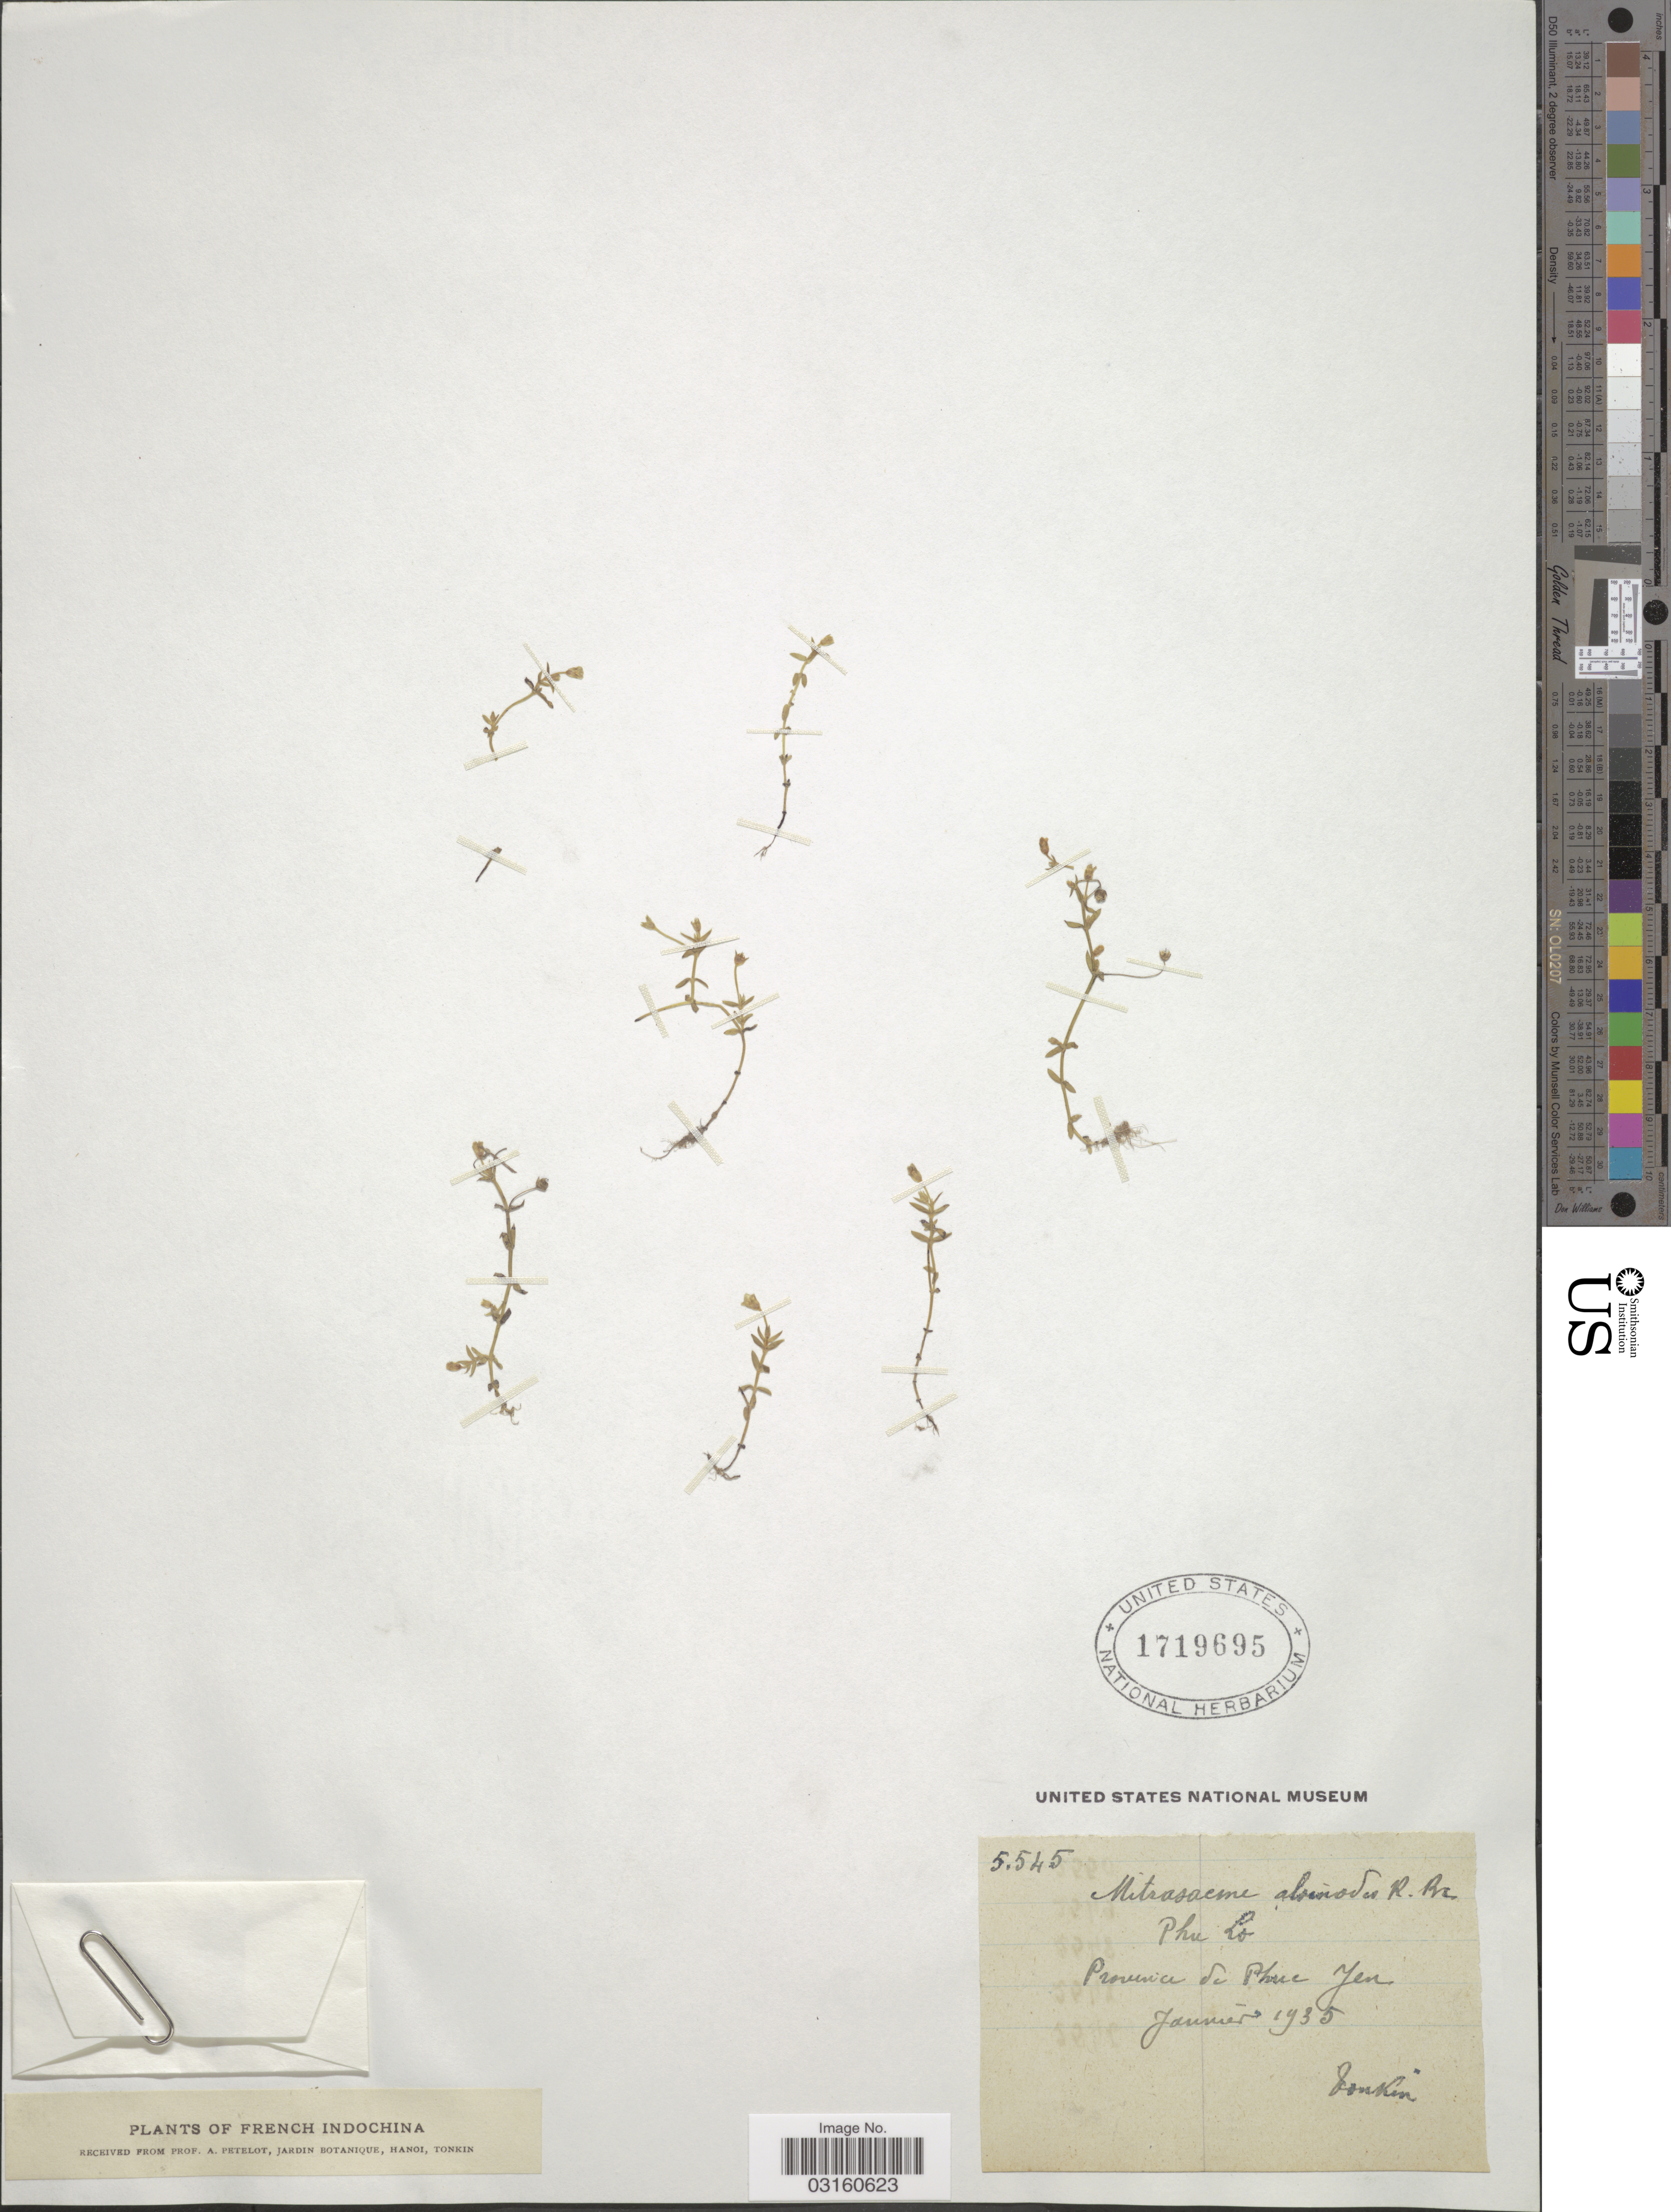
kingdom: Plantae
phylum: Tracheophyta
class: Magnoliopsida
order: Gentianales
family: Loganiaceae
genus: Mitrasacme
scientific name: Mitrasacme alsinoides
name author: R. Br.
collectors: P. A. Pételot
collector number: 5545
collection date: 1935-01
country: Vietnam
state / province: Phu Yen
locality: Province de Phue [interpreted] Yen. Phu Lo [unsure placement] French Indochina.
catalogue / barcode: US 1719695